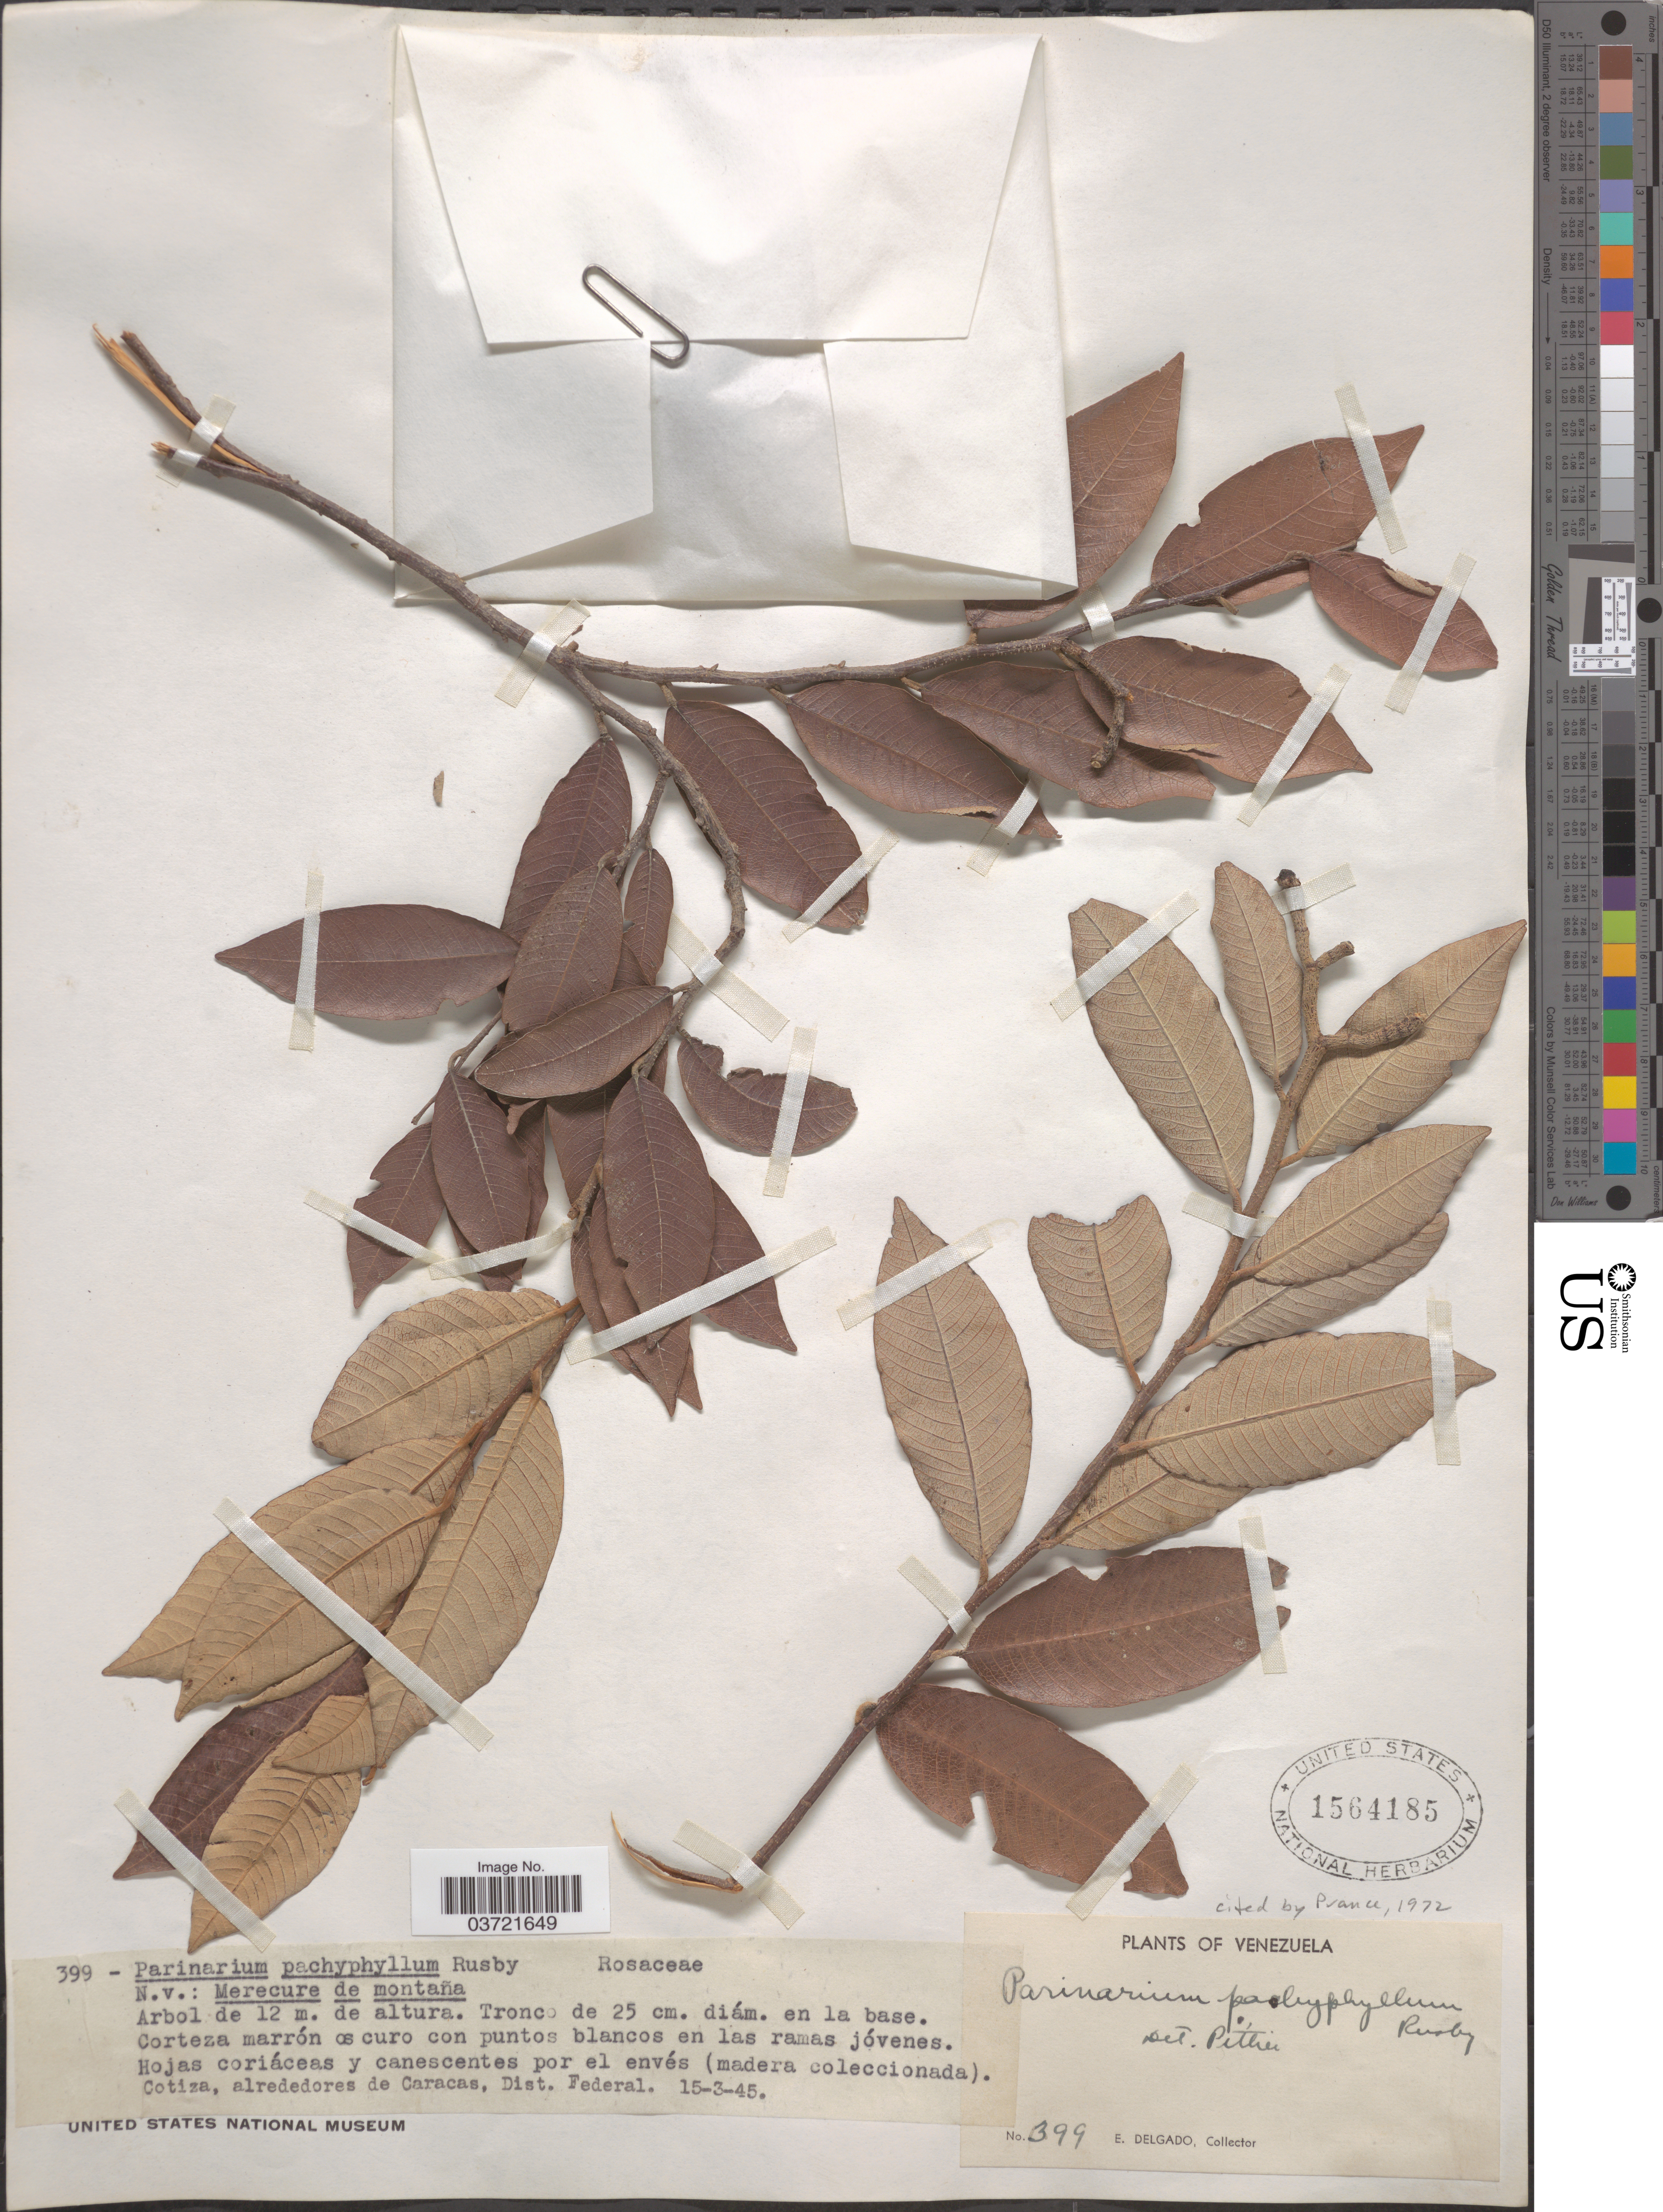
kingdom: Plantae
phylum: Tracheophyta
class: Magnoliopsida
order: Malpighiales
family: Chrysobalanaceae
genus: Parinari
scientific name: Parinari pachyphylla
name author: Rusby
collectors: E. Delgado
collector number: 399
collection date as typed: Transcribed d/m/y: 15/3/45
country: Venezuela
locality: Cotiza, alrededores de Caracas, Dist. Federal.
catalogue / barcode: US 1564185